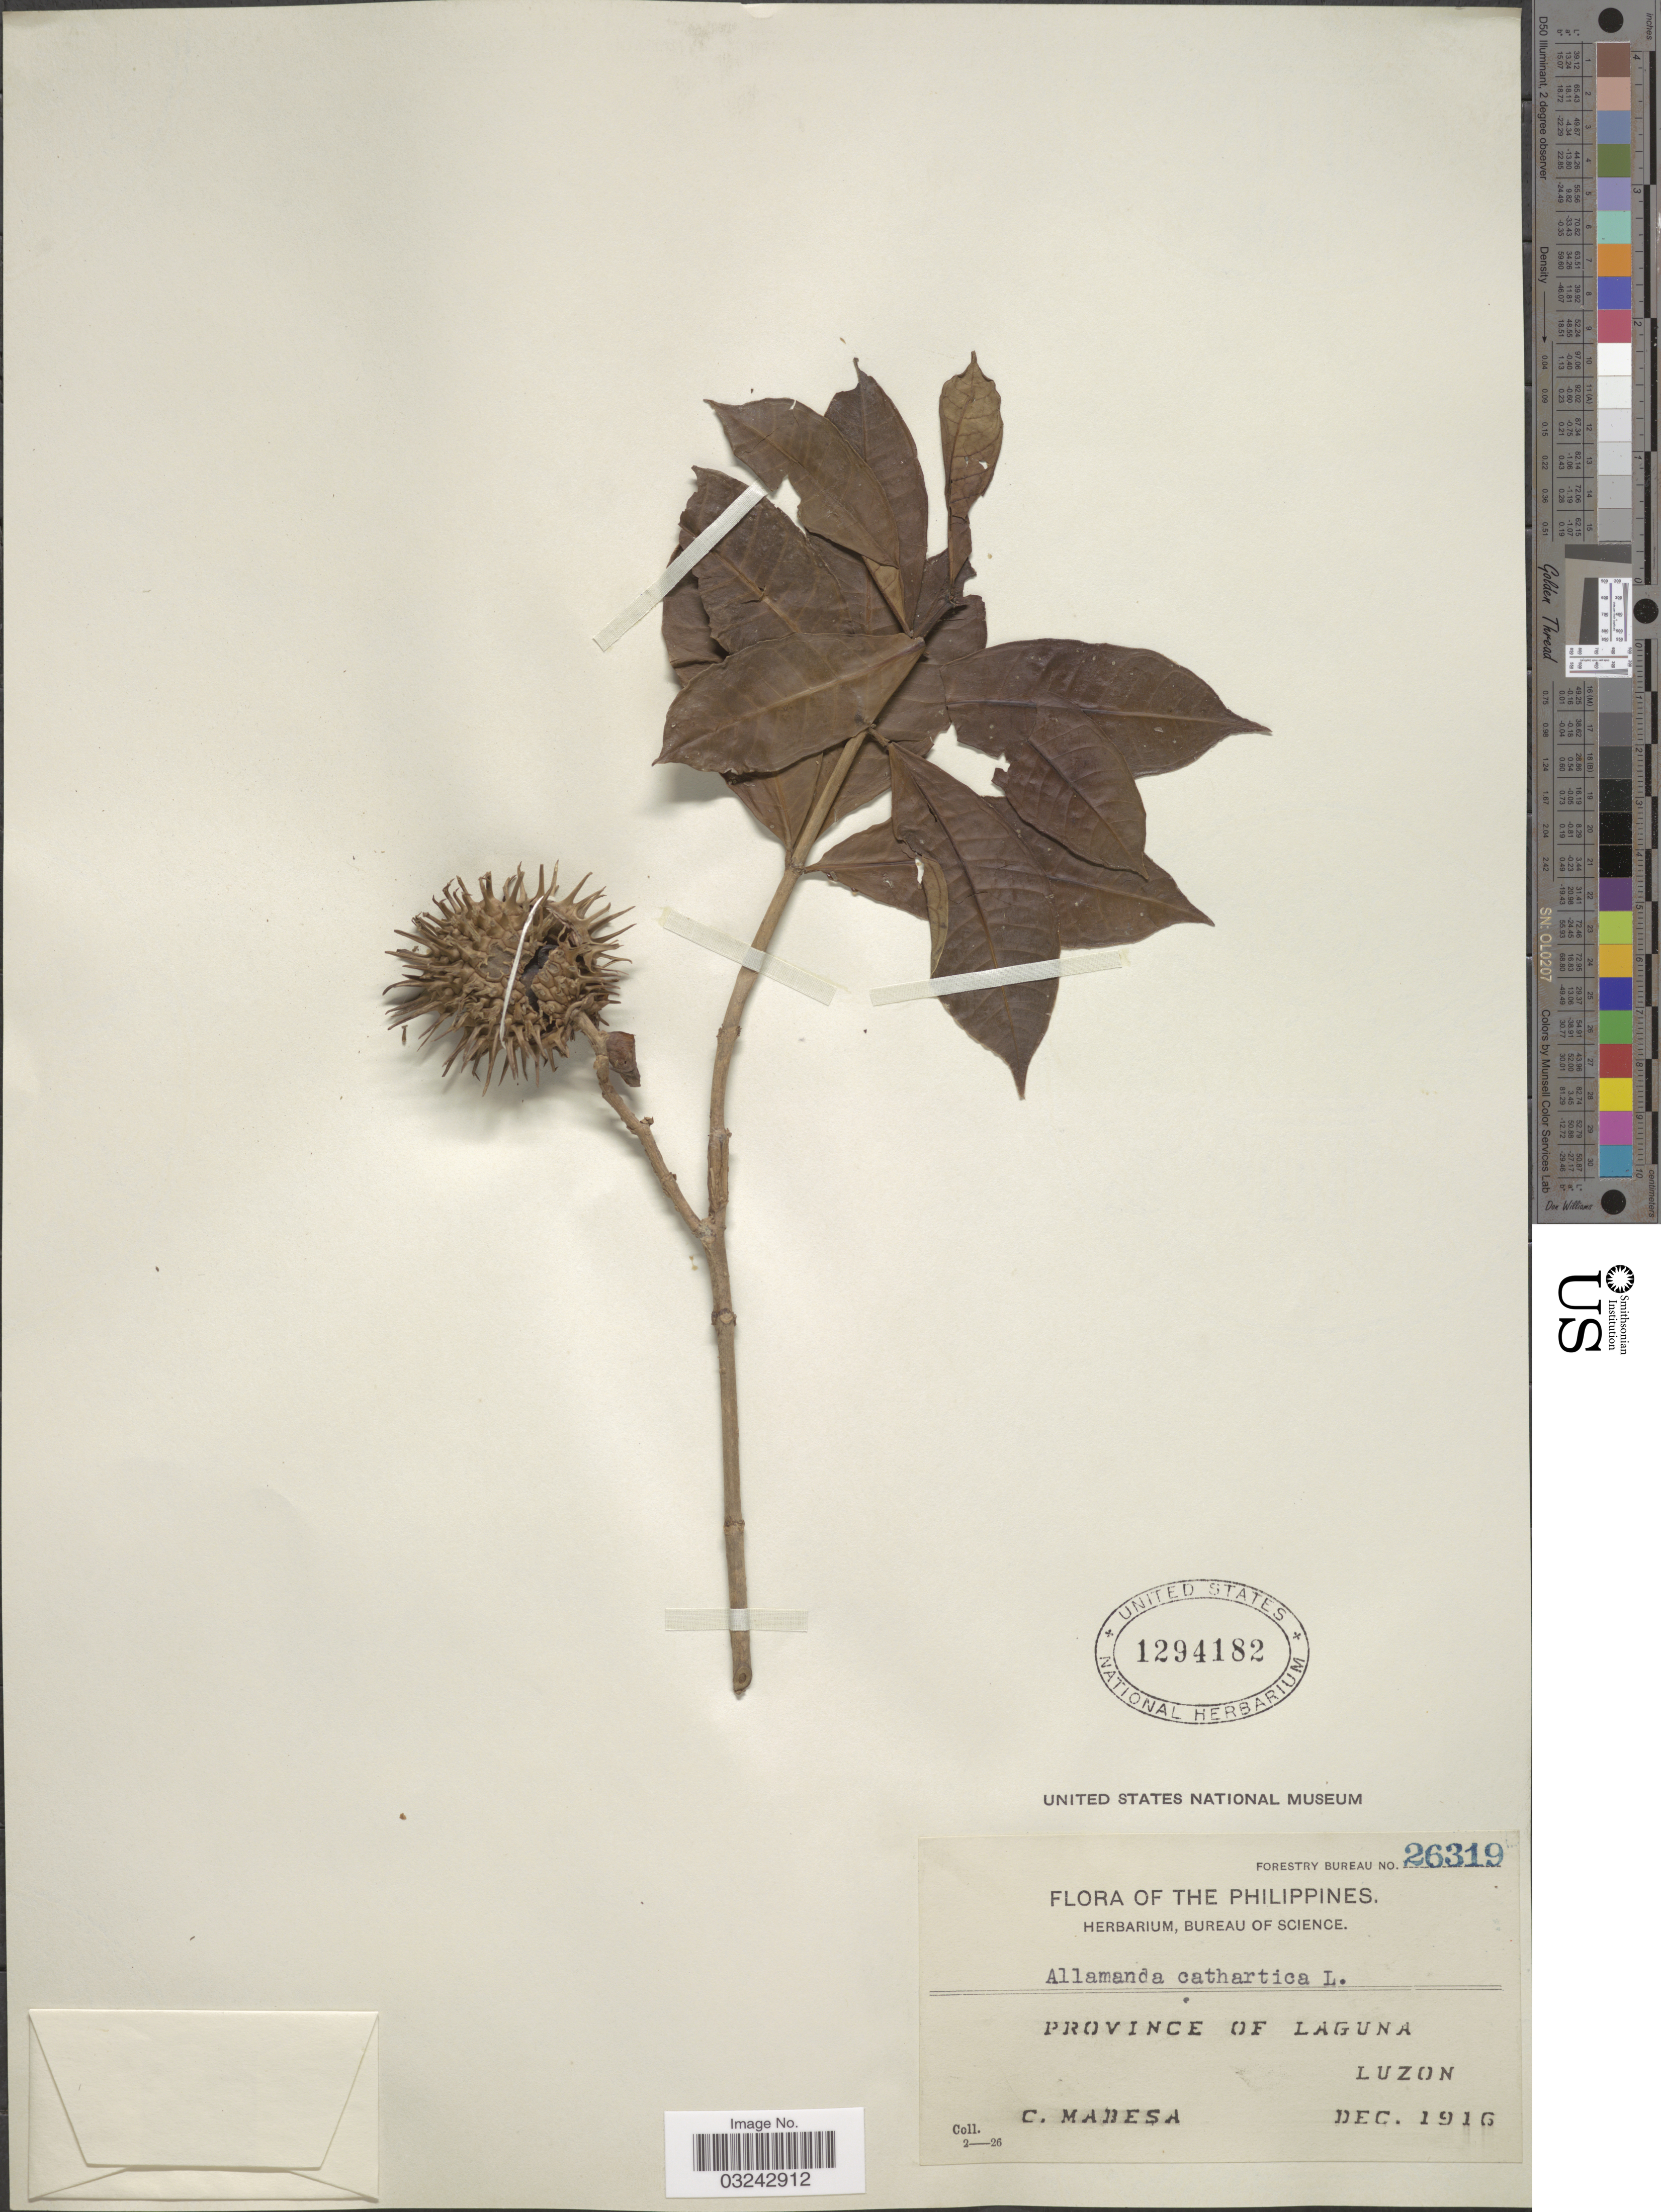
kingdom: Plantae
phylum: Tracheophyta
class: Magnoliopsida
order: Gentianales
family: Apocynaceae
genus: Allamanda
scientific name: Allamanda cathartica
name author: L.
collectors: C. Mabesa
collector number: Forestry Bureau 26319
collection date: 1916-12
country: Philippines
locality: Province of Laguna, Luzon.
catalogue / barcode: US 1294182